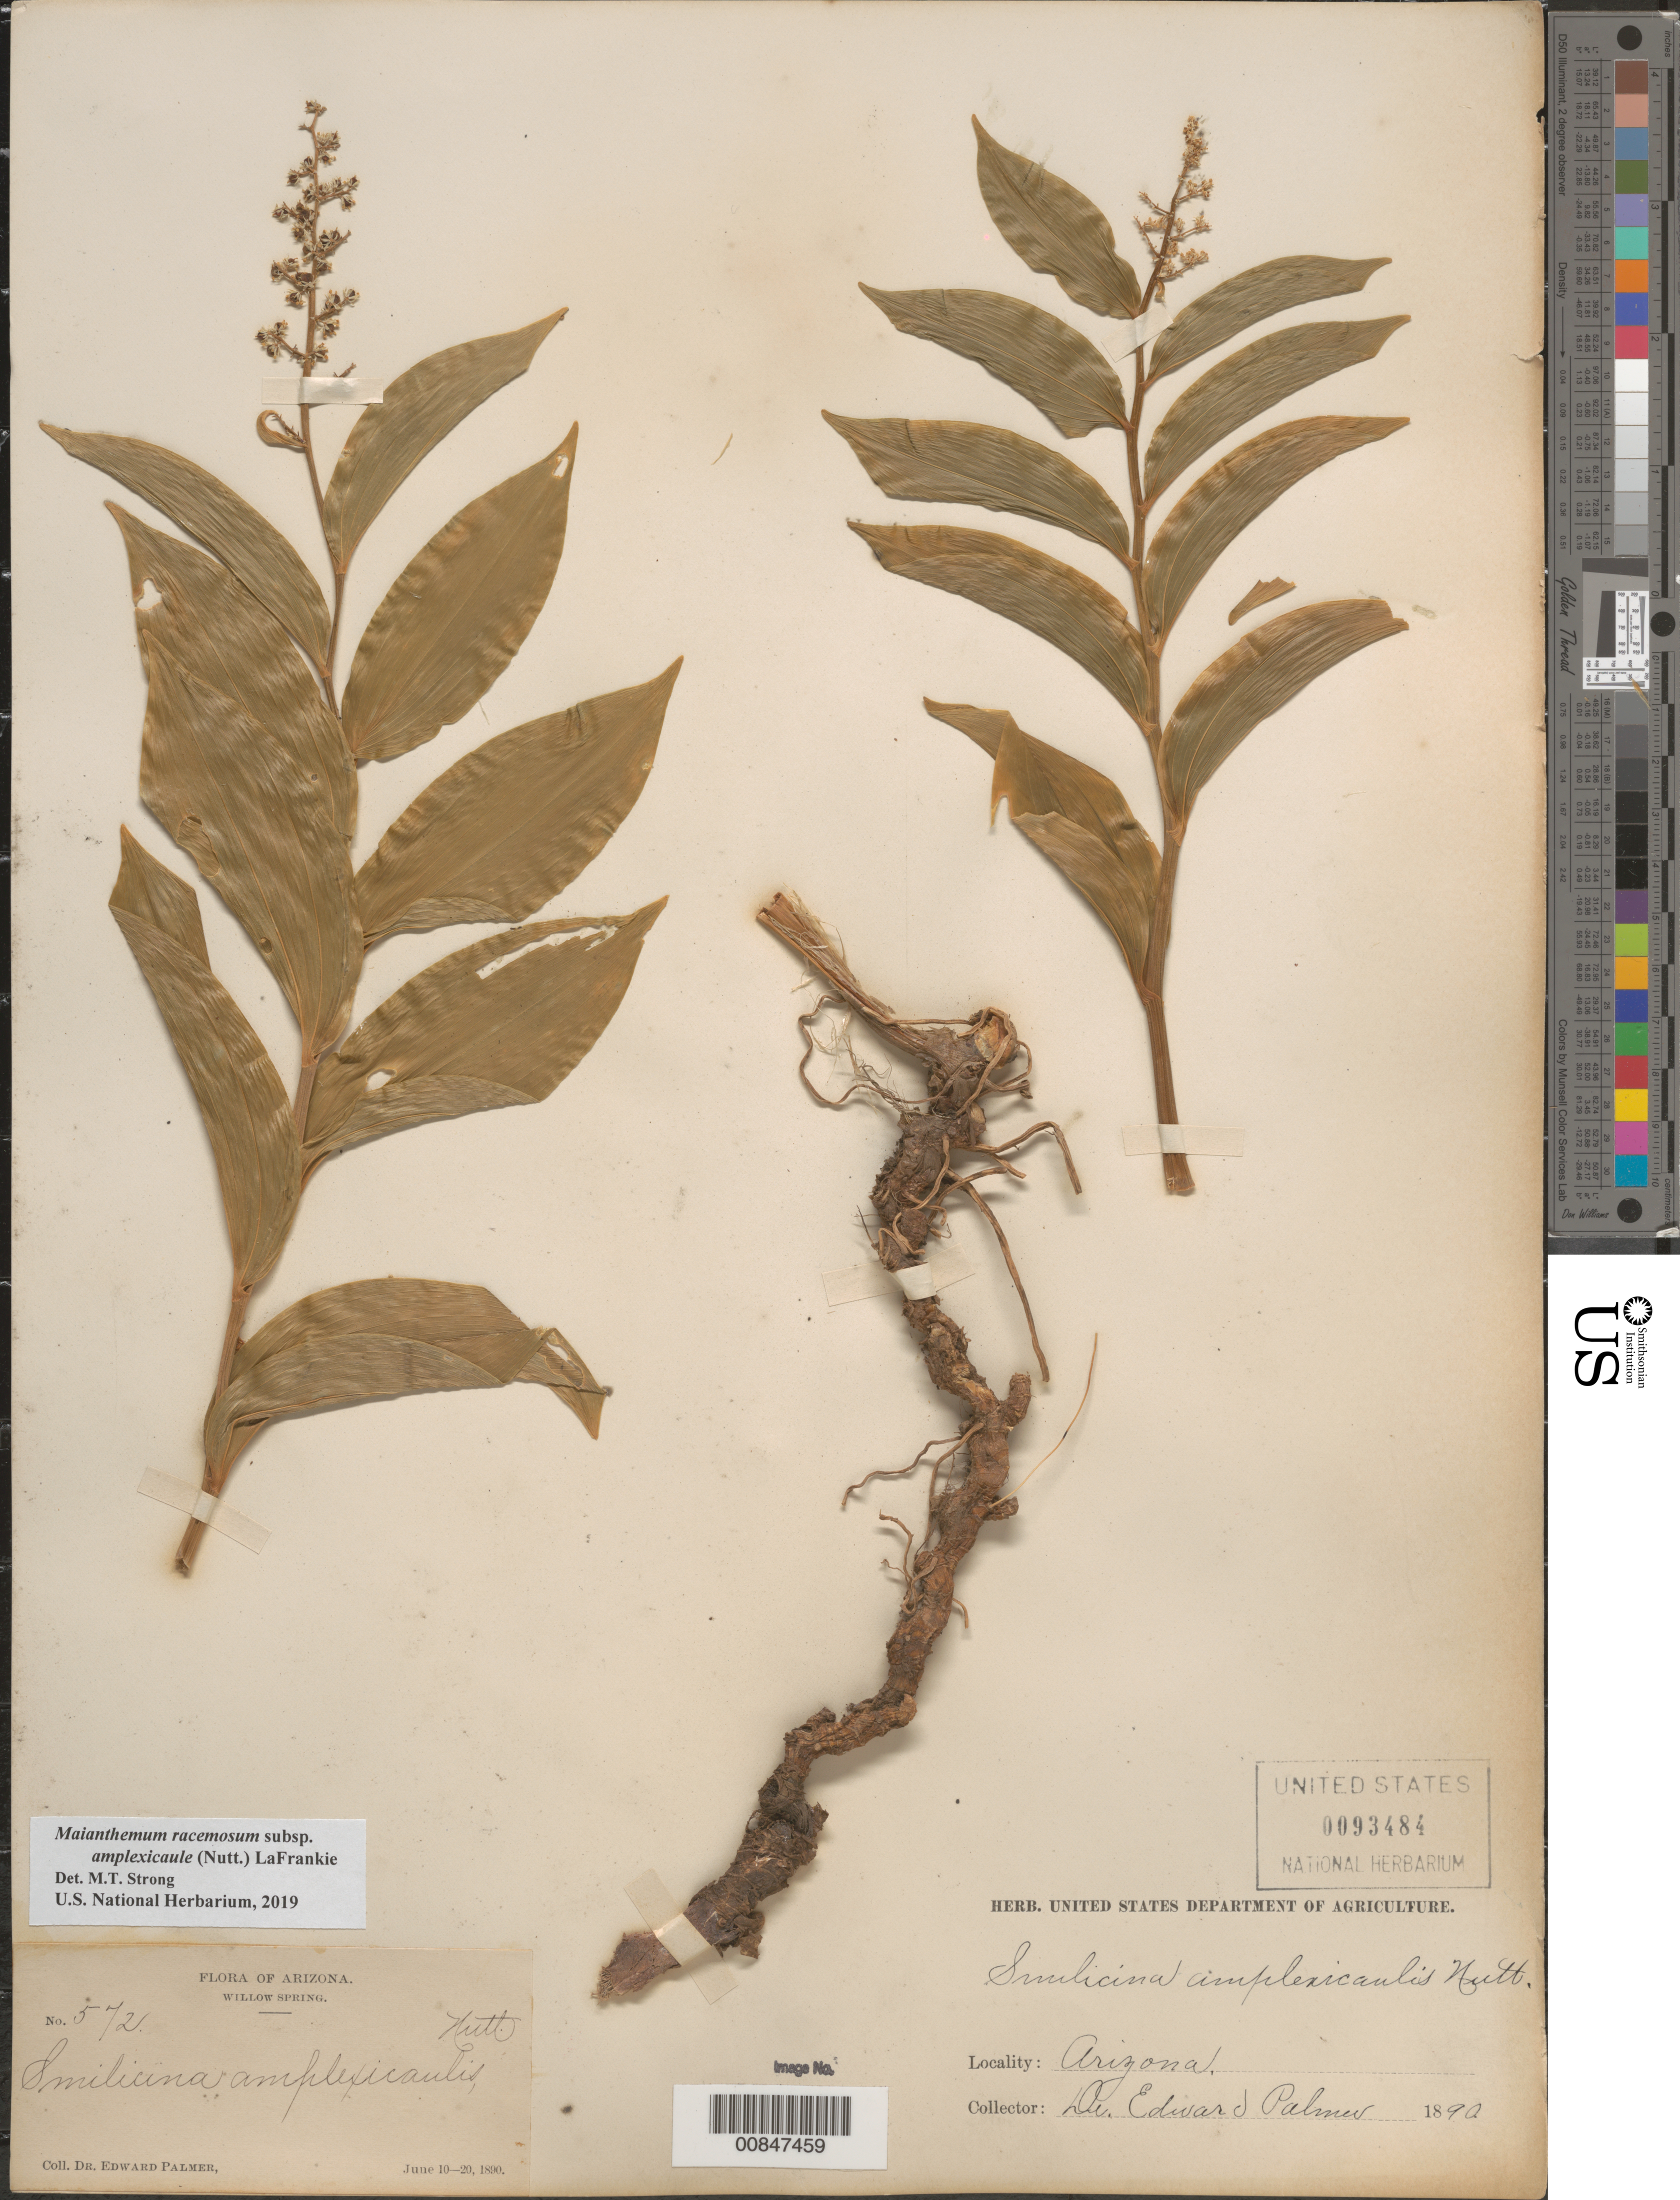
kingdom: Plantae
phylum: Tracheophyta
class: Liliopsida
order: Asparagales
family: Asparagaceae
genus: Maianthemum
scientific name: Maianthemum racemosum subsp. amplexicaule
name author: (Nutt.) LaFrankie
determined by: Strong, M. T., (US), Smithsonian Institution - National Museum of Natural History (UNITED STATES)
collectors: E. Palmer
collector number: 572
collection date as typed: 10 Jun 1890 to 20 Jun 1890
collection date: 1890-06-10/1890-06-20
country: United States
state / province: Arizona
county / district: Coconino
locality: Willow Spring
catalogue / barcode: US 93484